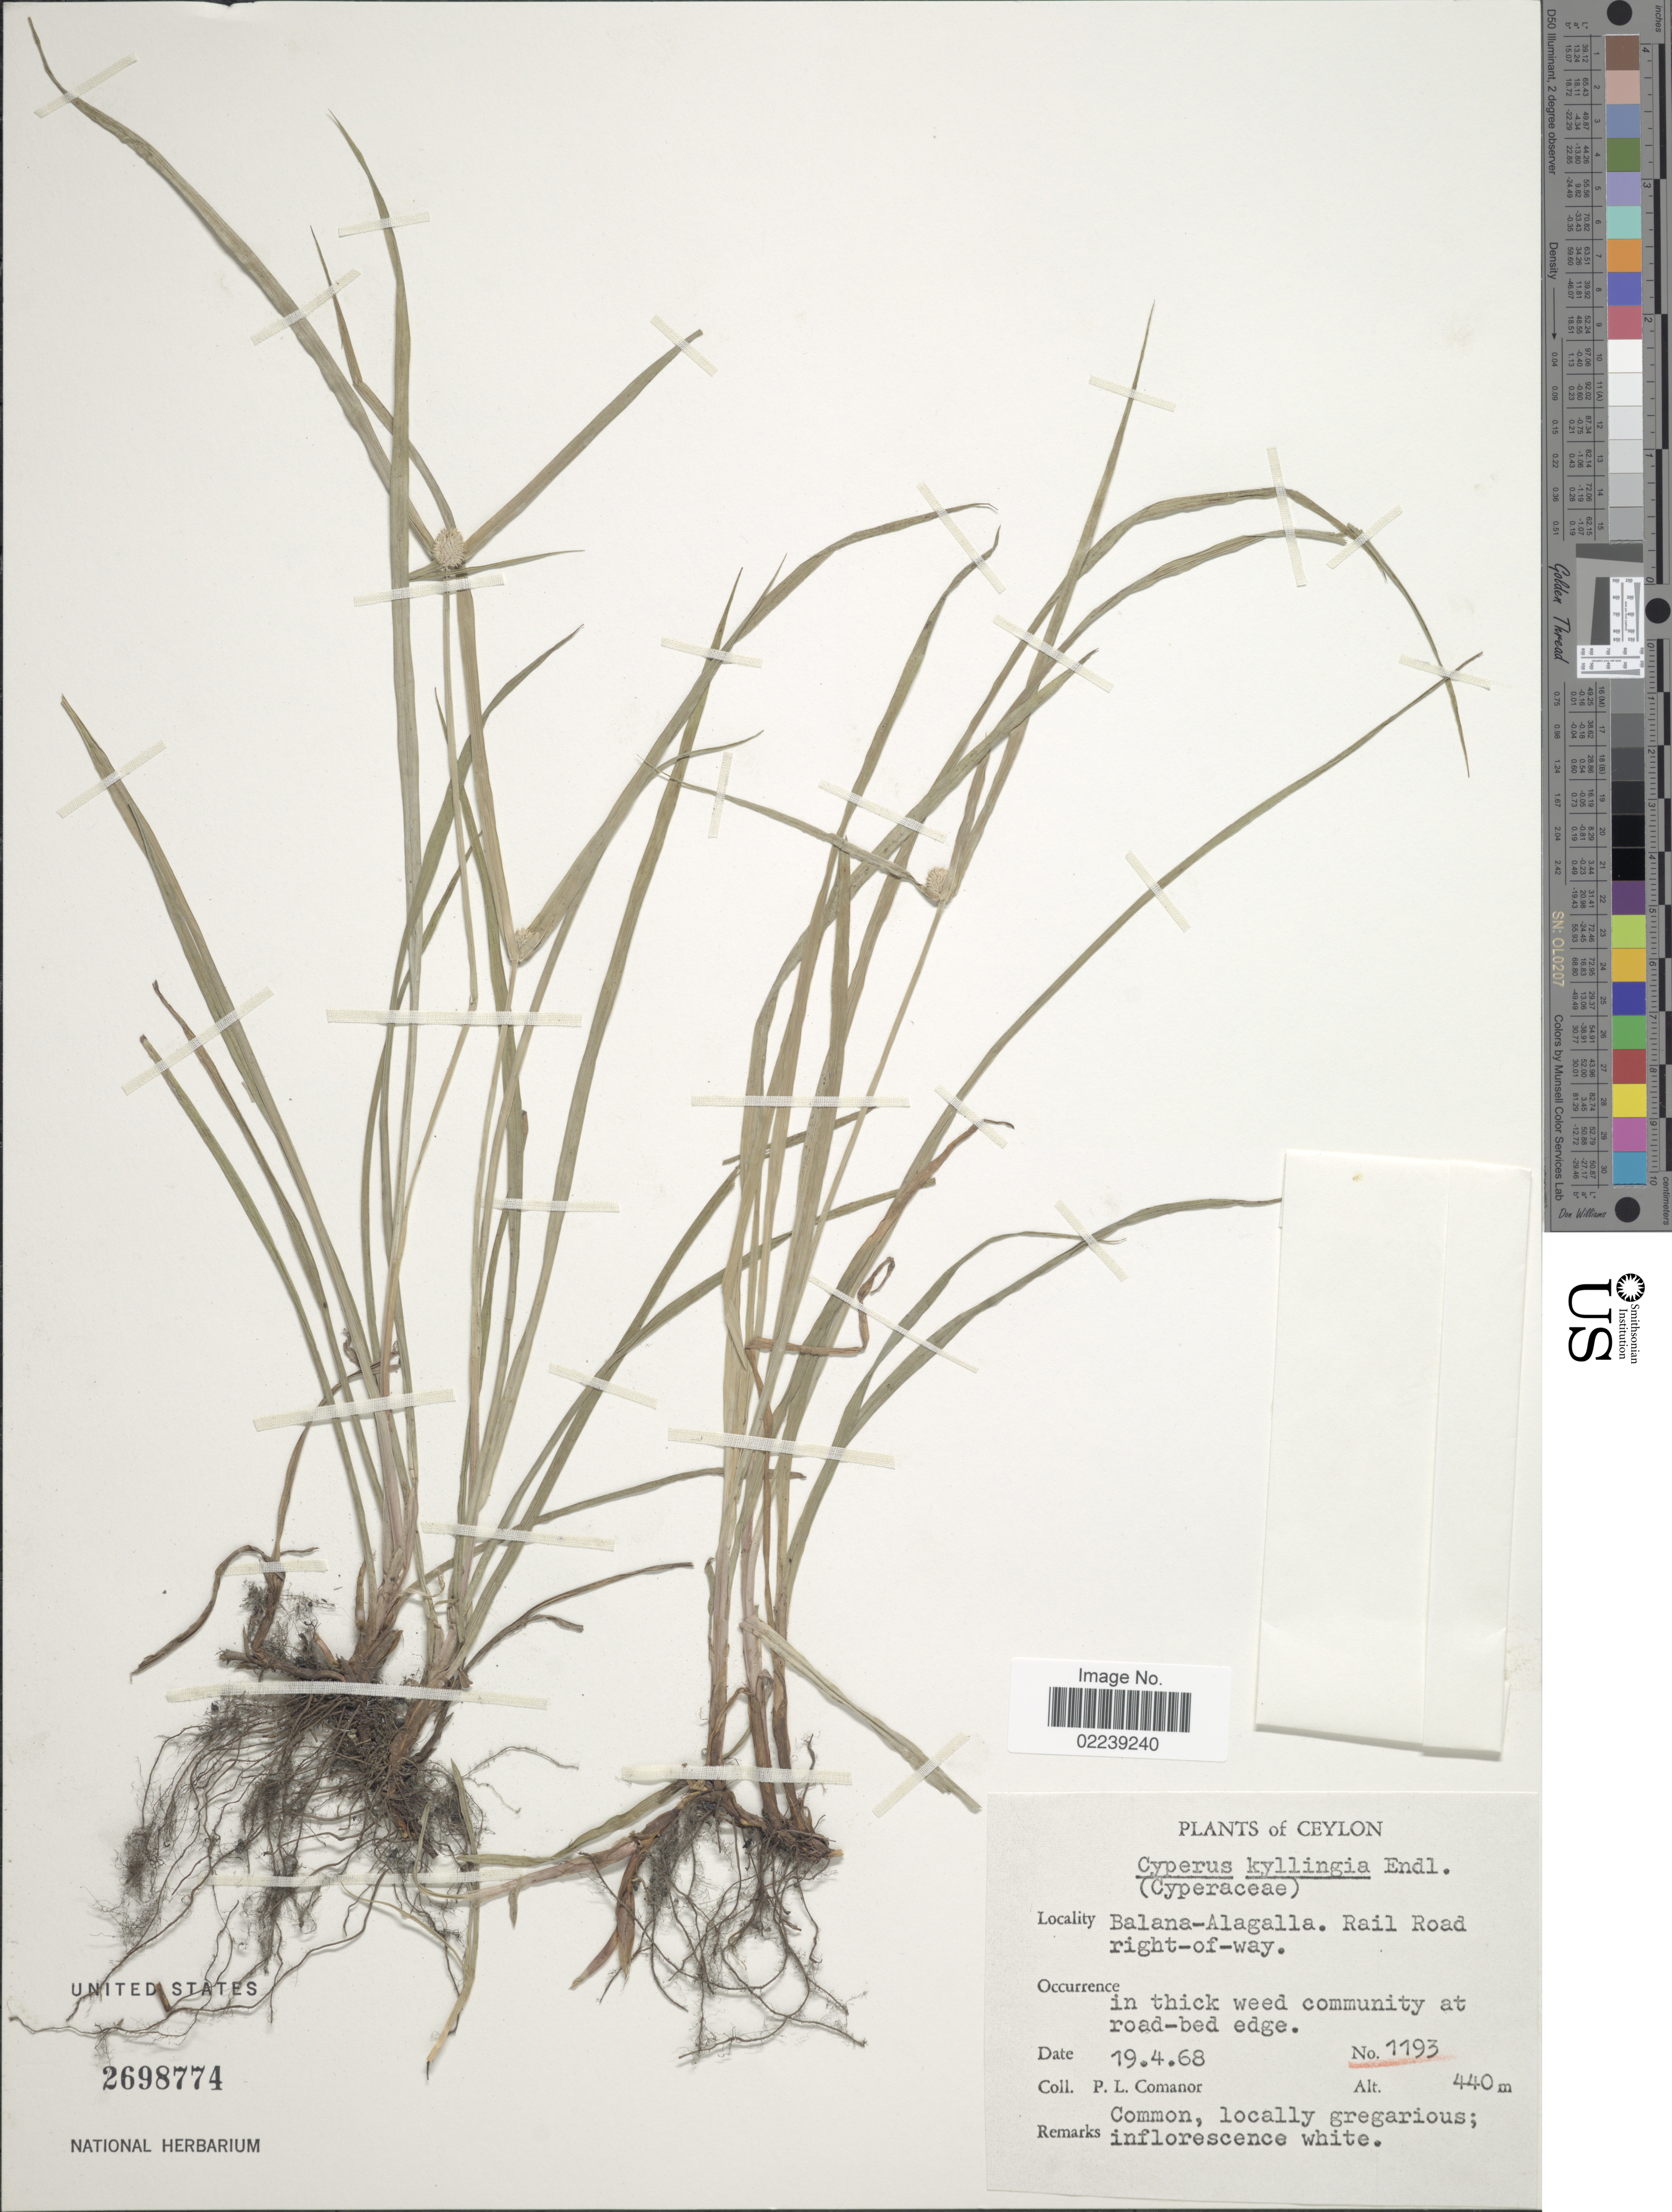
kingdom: Plantae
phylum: Tracheophyta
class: Liliopsida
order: Poales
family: Cyperaceae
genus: Cyperus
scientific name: Cyperus mindorensis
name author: (Steud.) Huygh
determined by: Strong, M. T., (US), Smithsonian Institution - National Museum of Natural History (UNITED STATES)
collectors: P. Comanor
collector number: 1193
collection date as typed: Transcribed d/m/y: 19/4/68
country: Sri Lanka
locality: Ceylon. Balana- Alagalla. Rail Road right- of -way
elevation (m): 440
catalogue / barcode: US 2698774